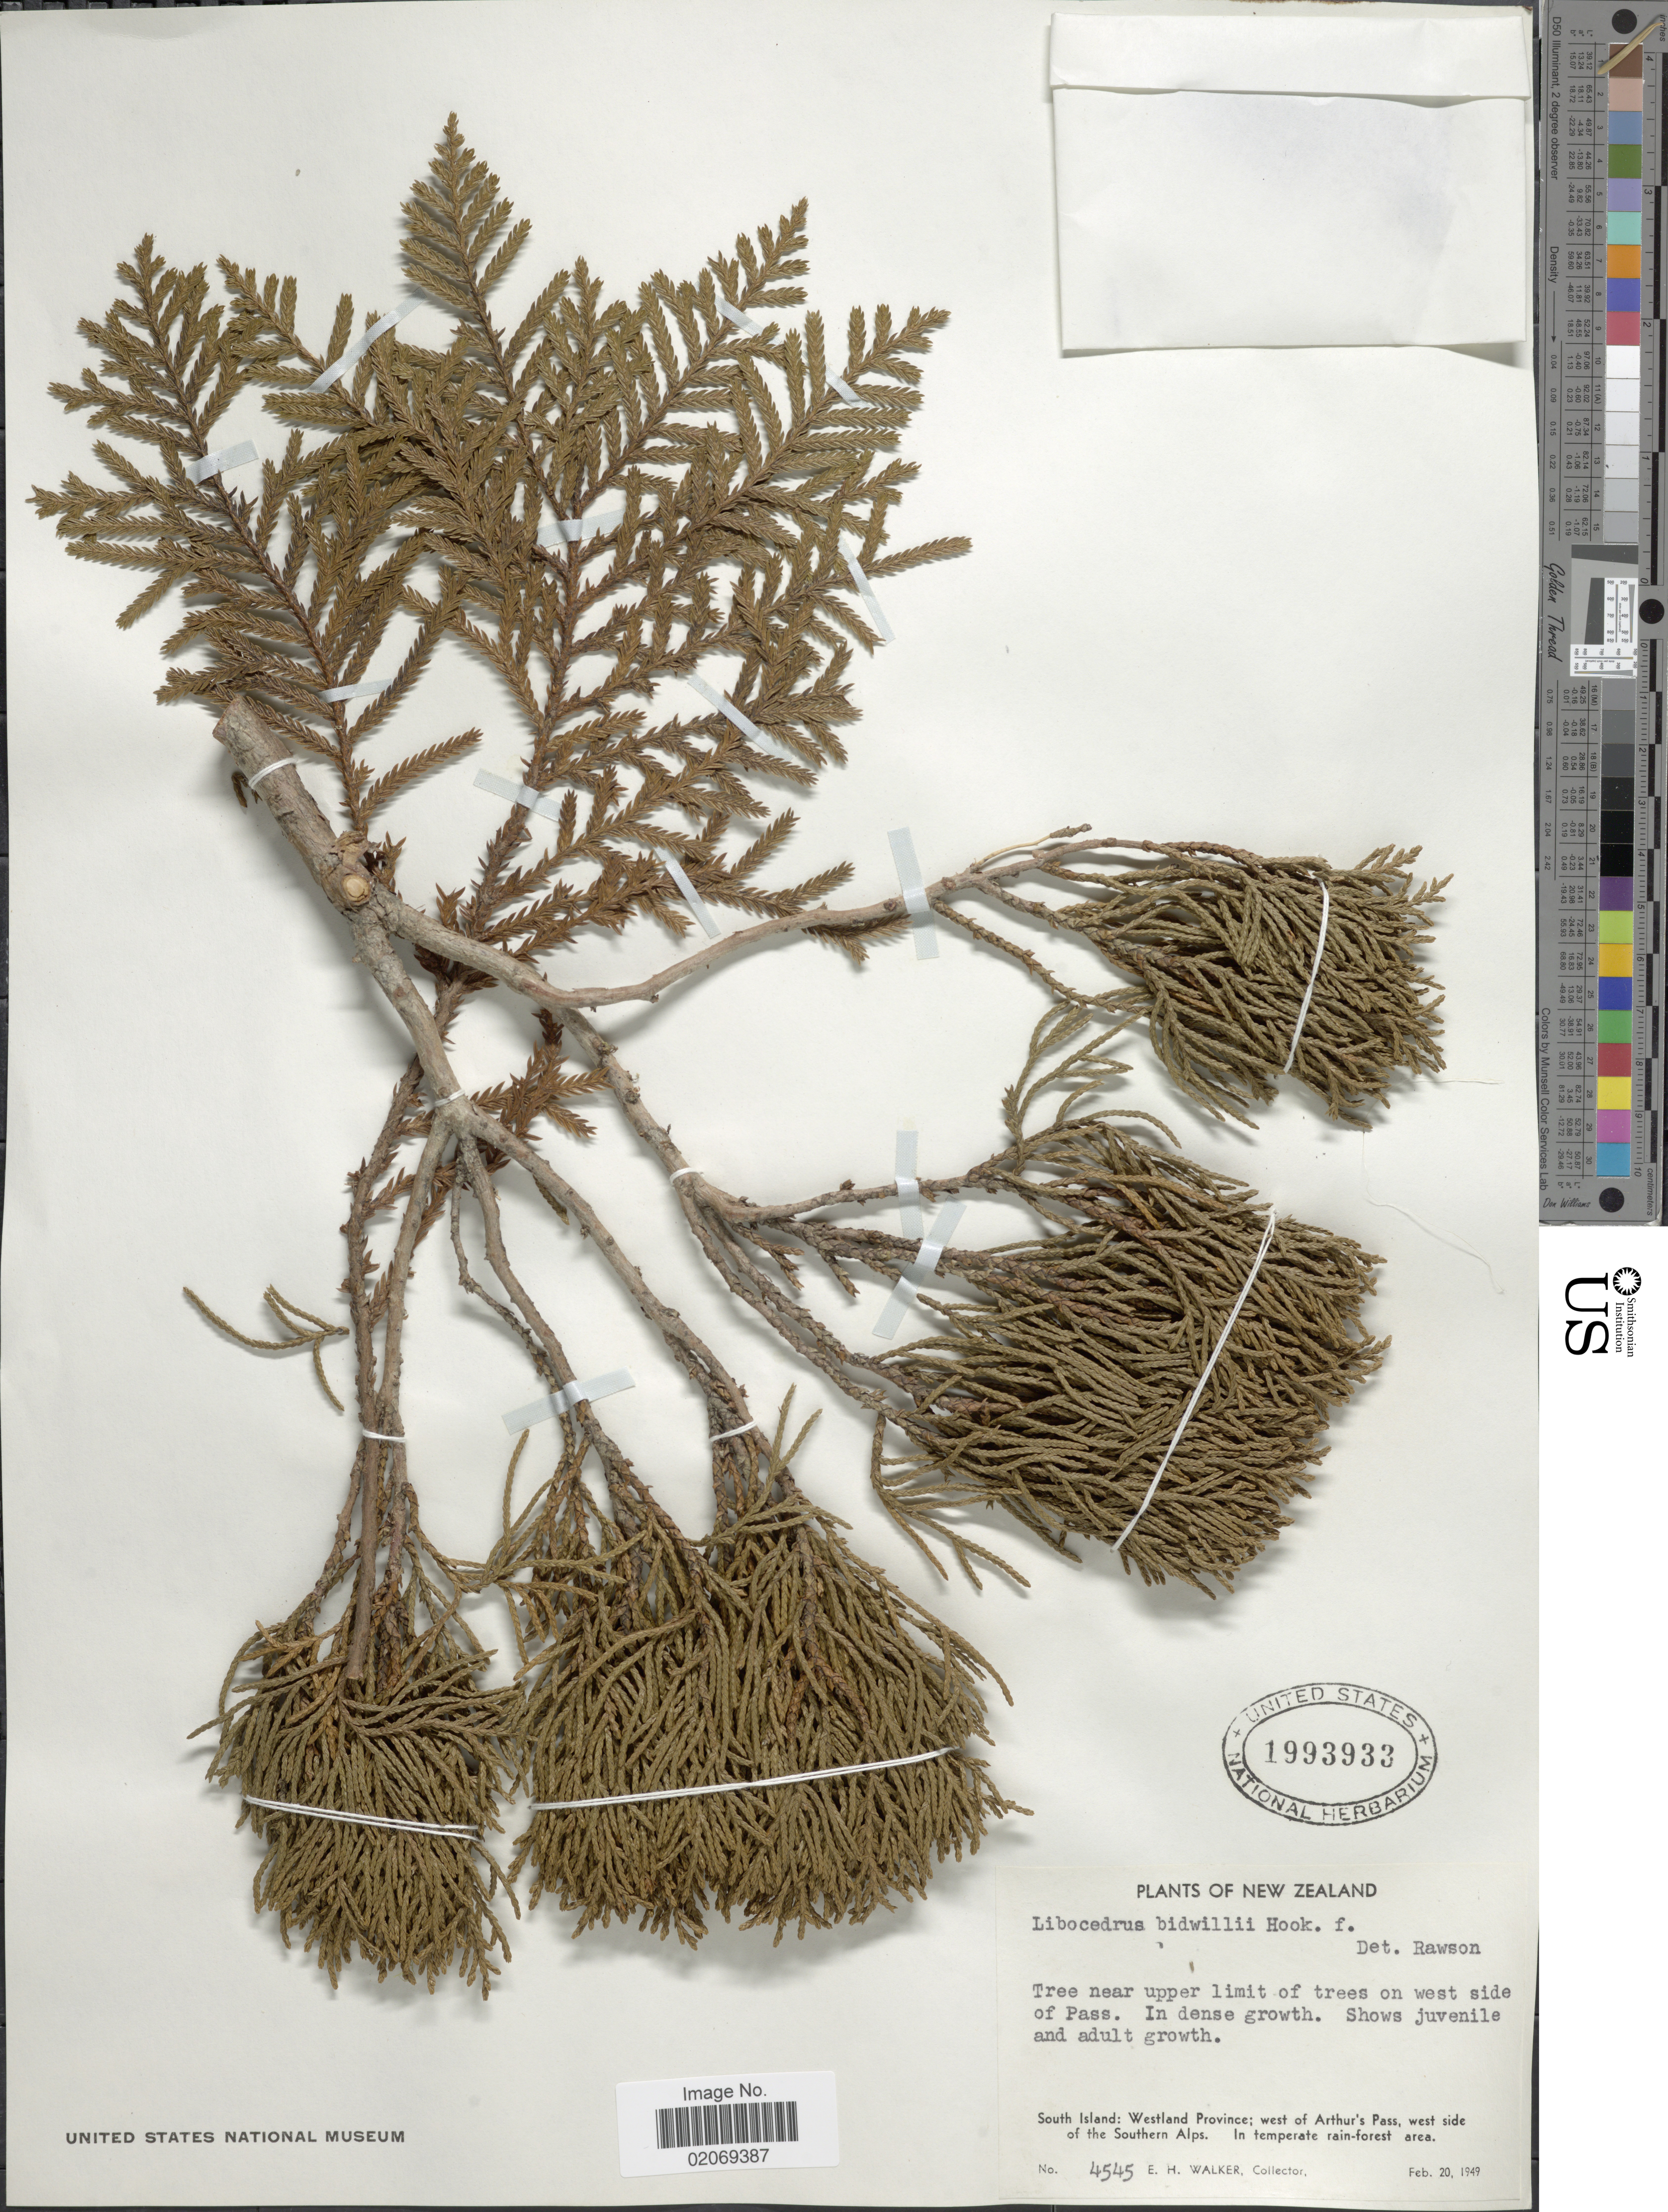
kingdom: Plantae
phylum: Tracheophyta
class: Pinopsida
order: Pinales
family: Cupressaceae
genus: Libocedrus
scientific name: Libocedrus bidwillii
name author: Hook. f.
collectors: E. H. Walker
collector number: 4545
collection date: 1949-02-20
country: New Zealand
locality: Tree near upper limit of trees on west side of Pass. In dense growth. South Island: Westland province; west of Arthur's Pass, west side of the Southern Alps. In temperate rain-forest area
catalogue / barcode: US 1993933